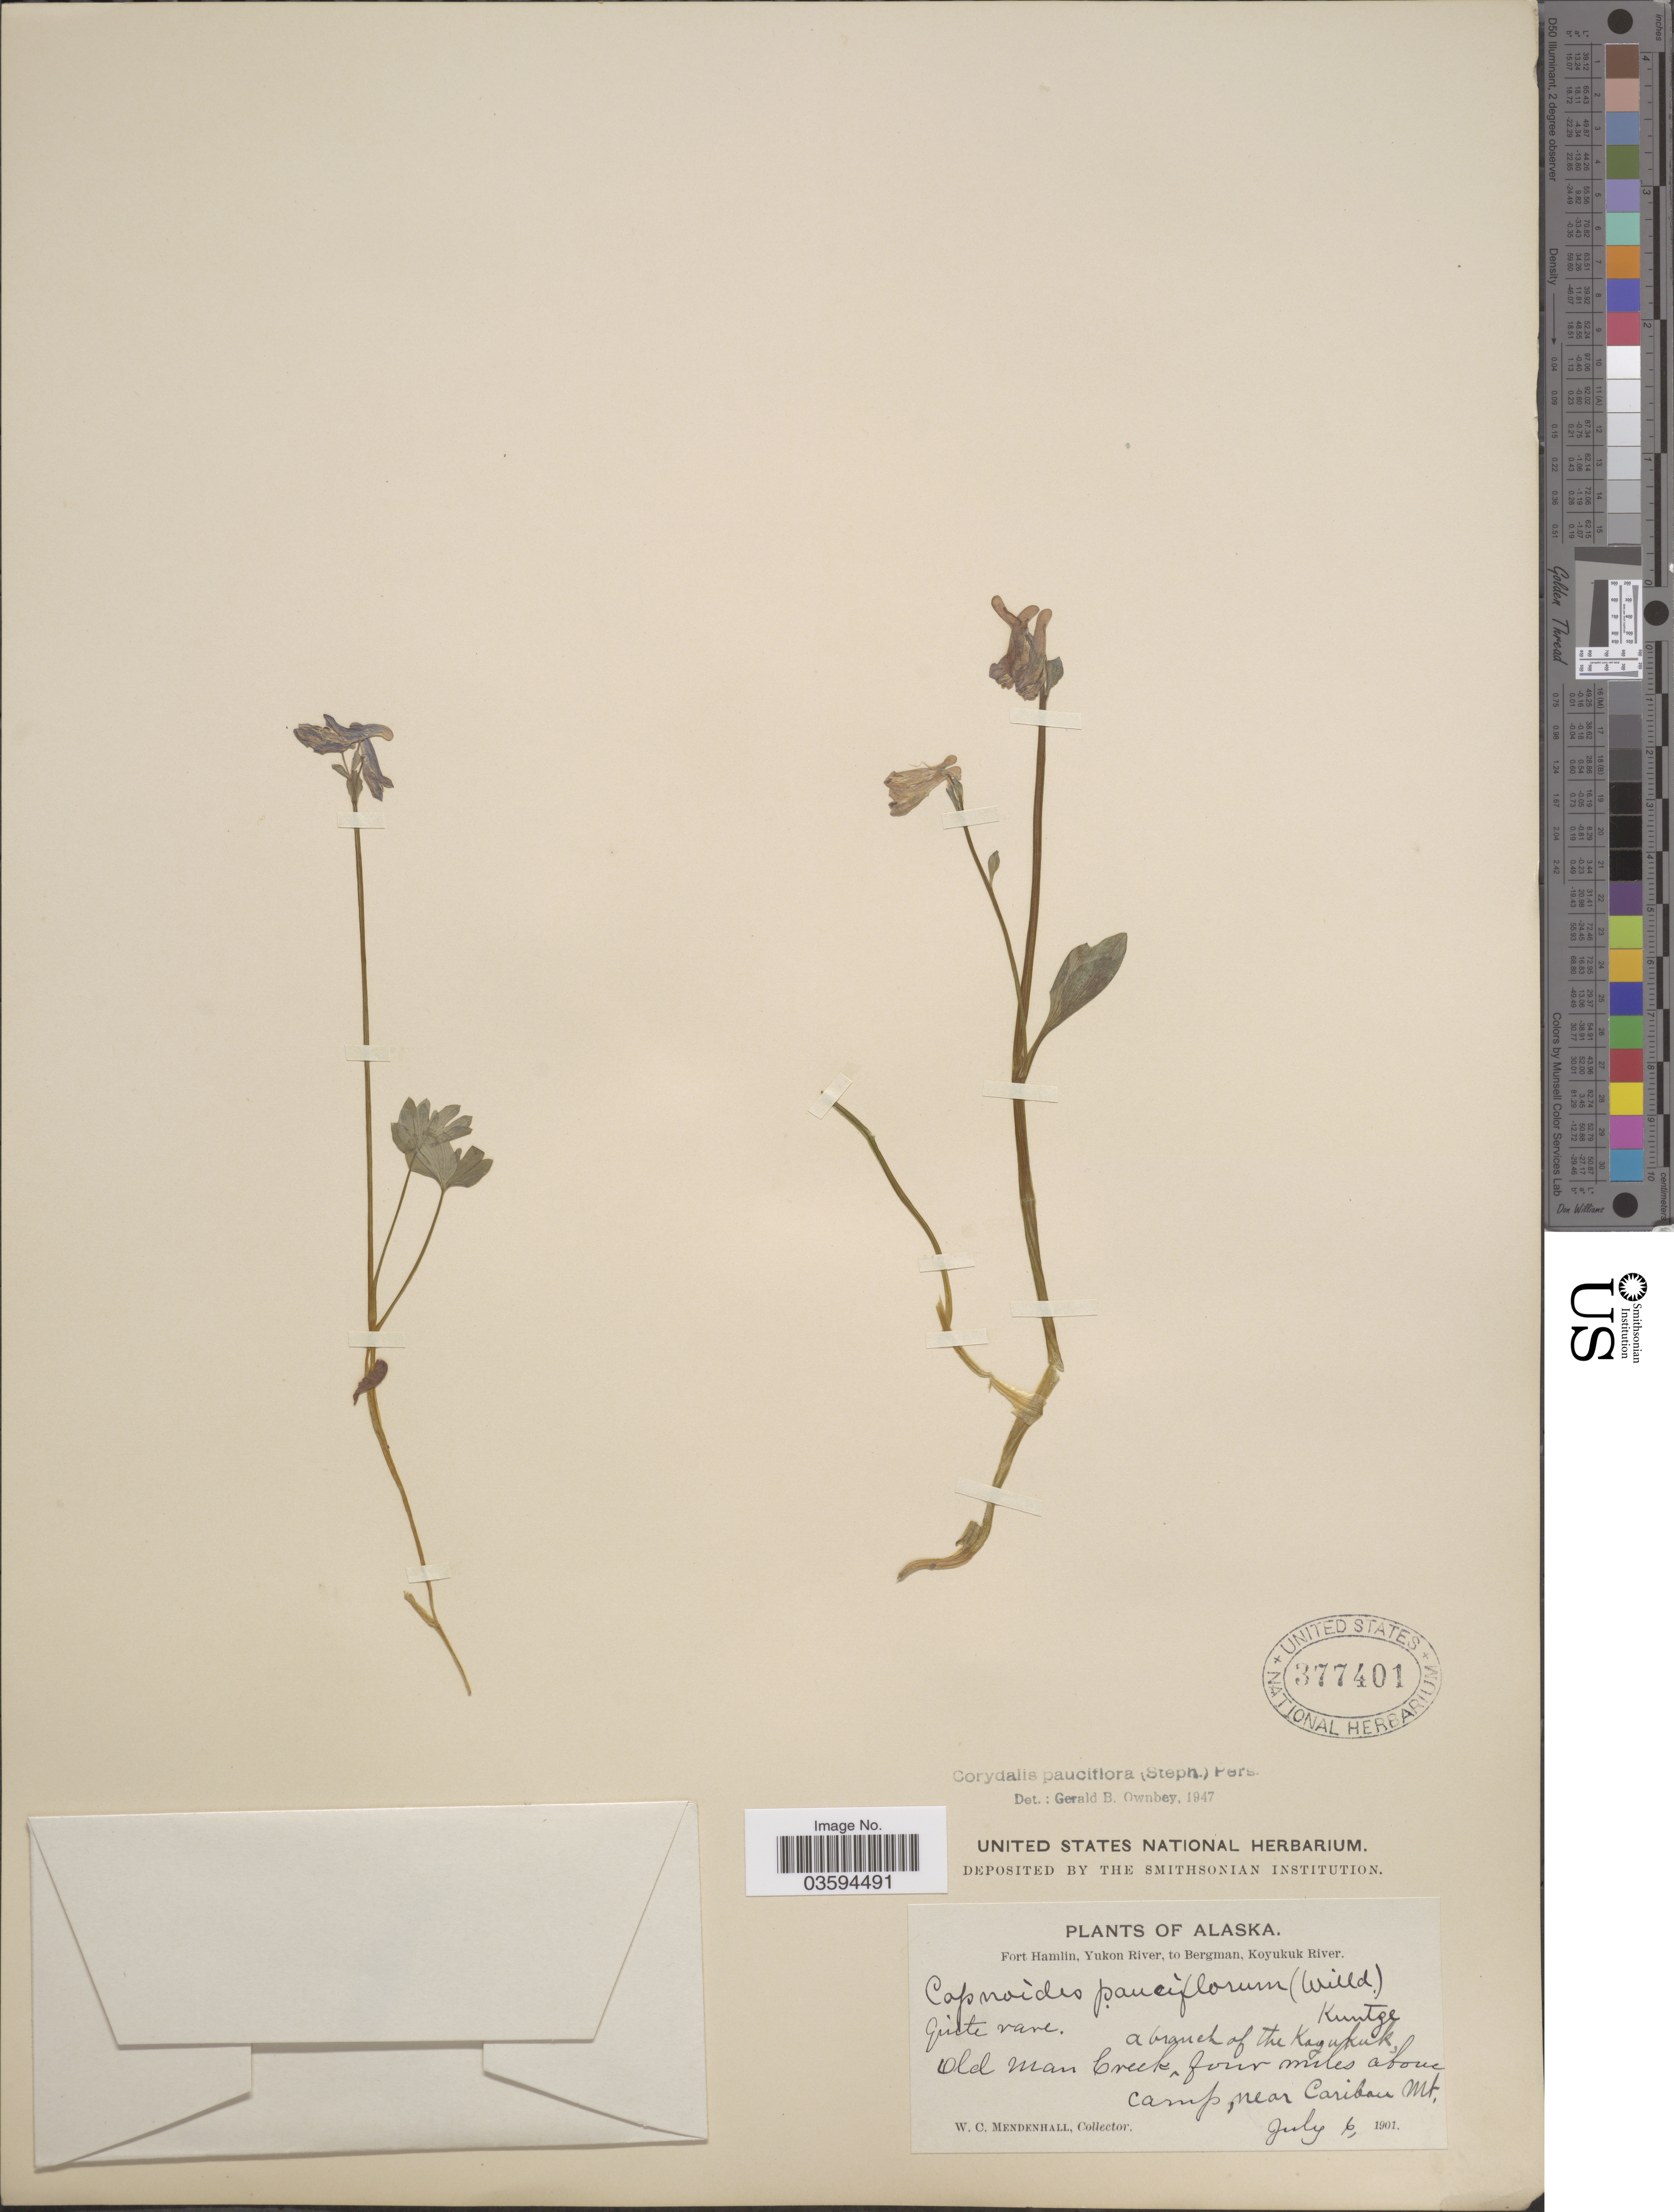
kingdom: Plantae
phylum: Tracheophyta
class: Magnoliopsida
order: Ranunculales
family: Papaveraceae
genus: Corydalis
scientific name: Corydalis pauciflora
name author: (Stephan) Pers.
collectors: W. Mendenhall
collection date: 1901-07-06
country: United States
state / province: Alaska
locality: Fort Hamlin, Yukon River, to Bergman, Koyukuk River. A branch of the Koyukuk, Old Man Creek, four miles above Camp, near Caribou Mt.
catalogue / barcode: US 377401